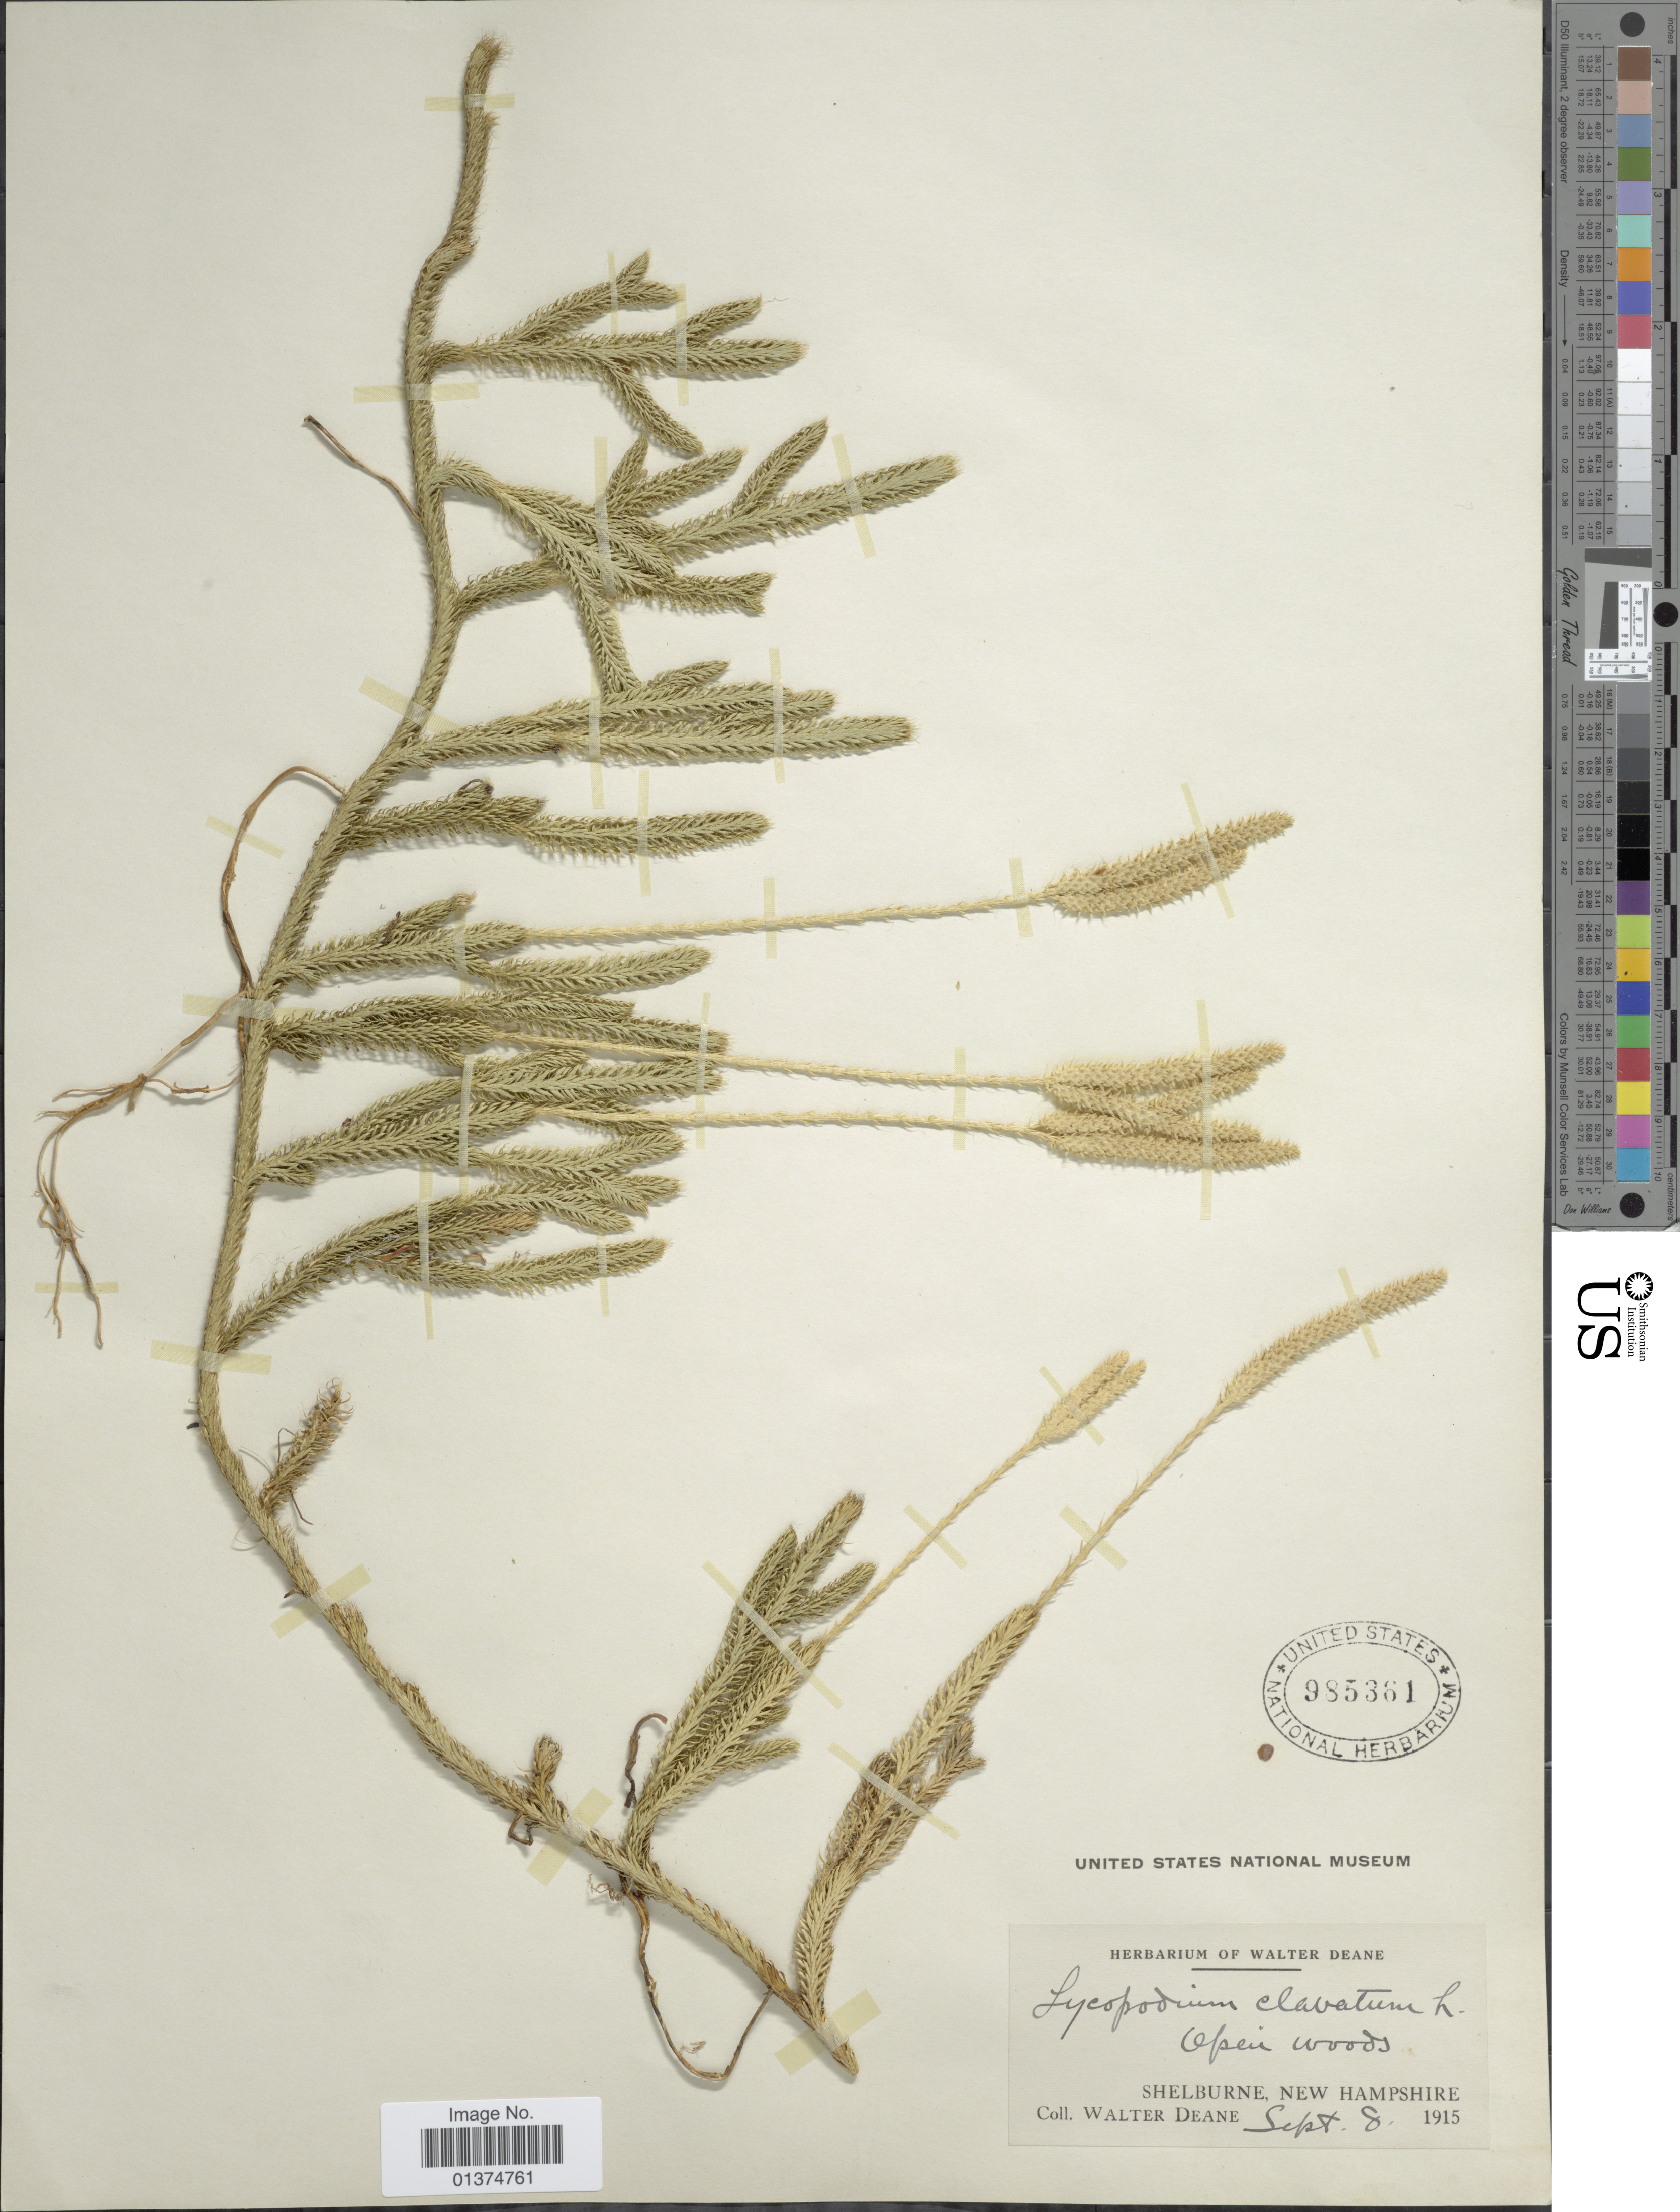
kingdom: Plantae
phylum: Tracheophyta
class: Lycopodiopsida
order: Lycopodiales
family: Lycopodiaceae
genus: Lycopodium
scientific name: Lycopodium clavatum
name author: L.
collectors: W. Deane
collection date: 1915-09-08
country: United States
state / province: New Hampshire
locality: Shelburne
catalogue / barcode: US 985361